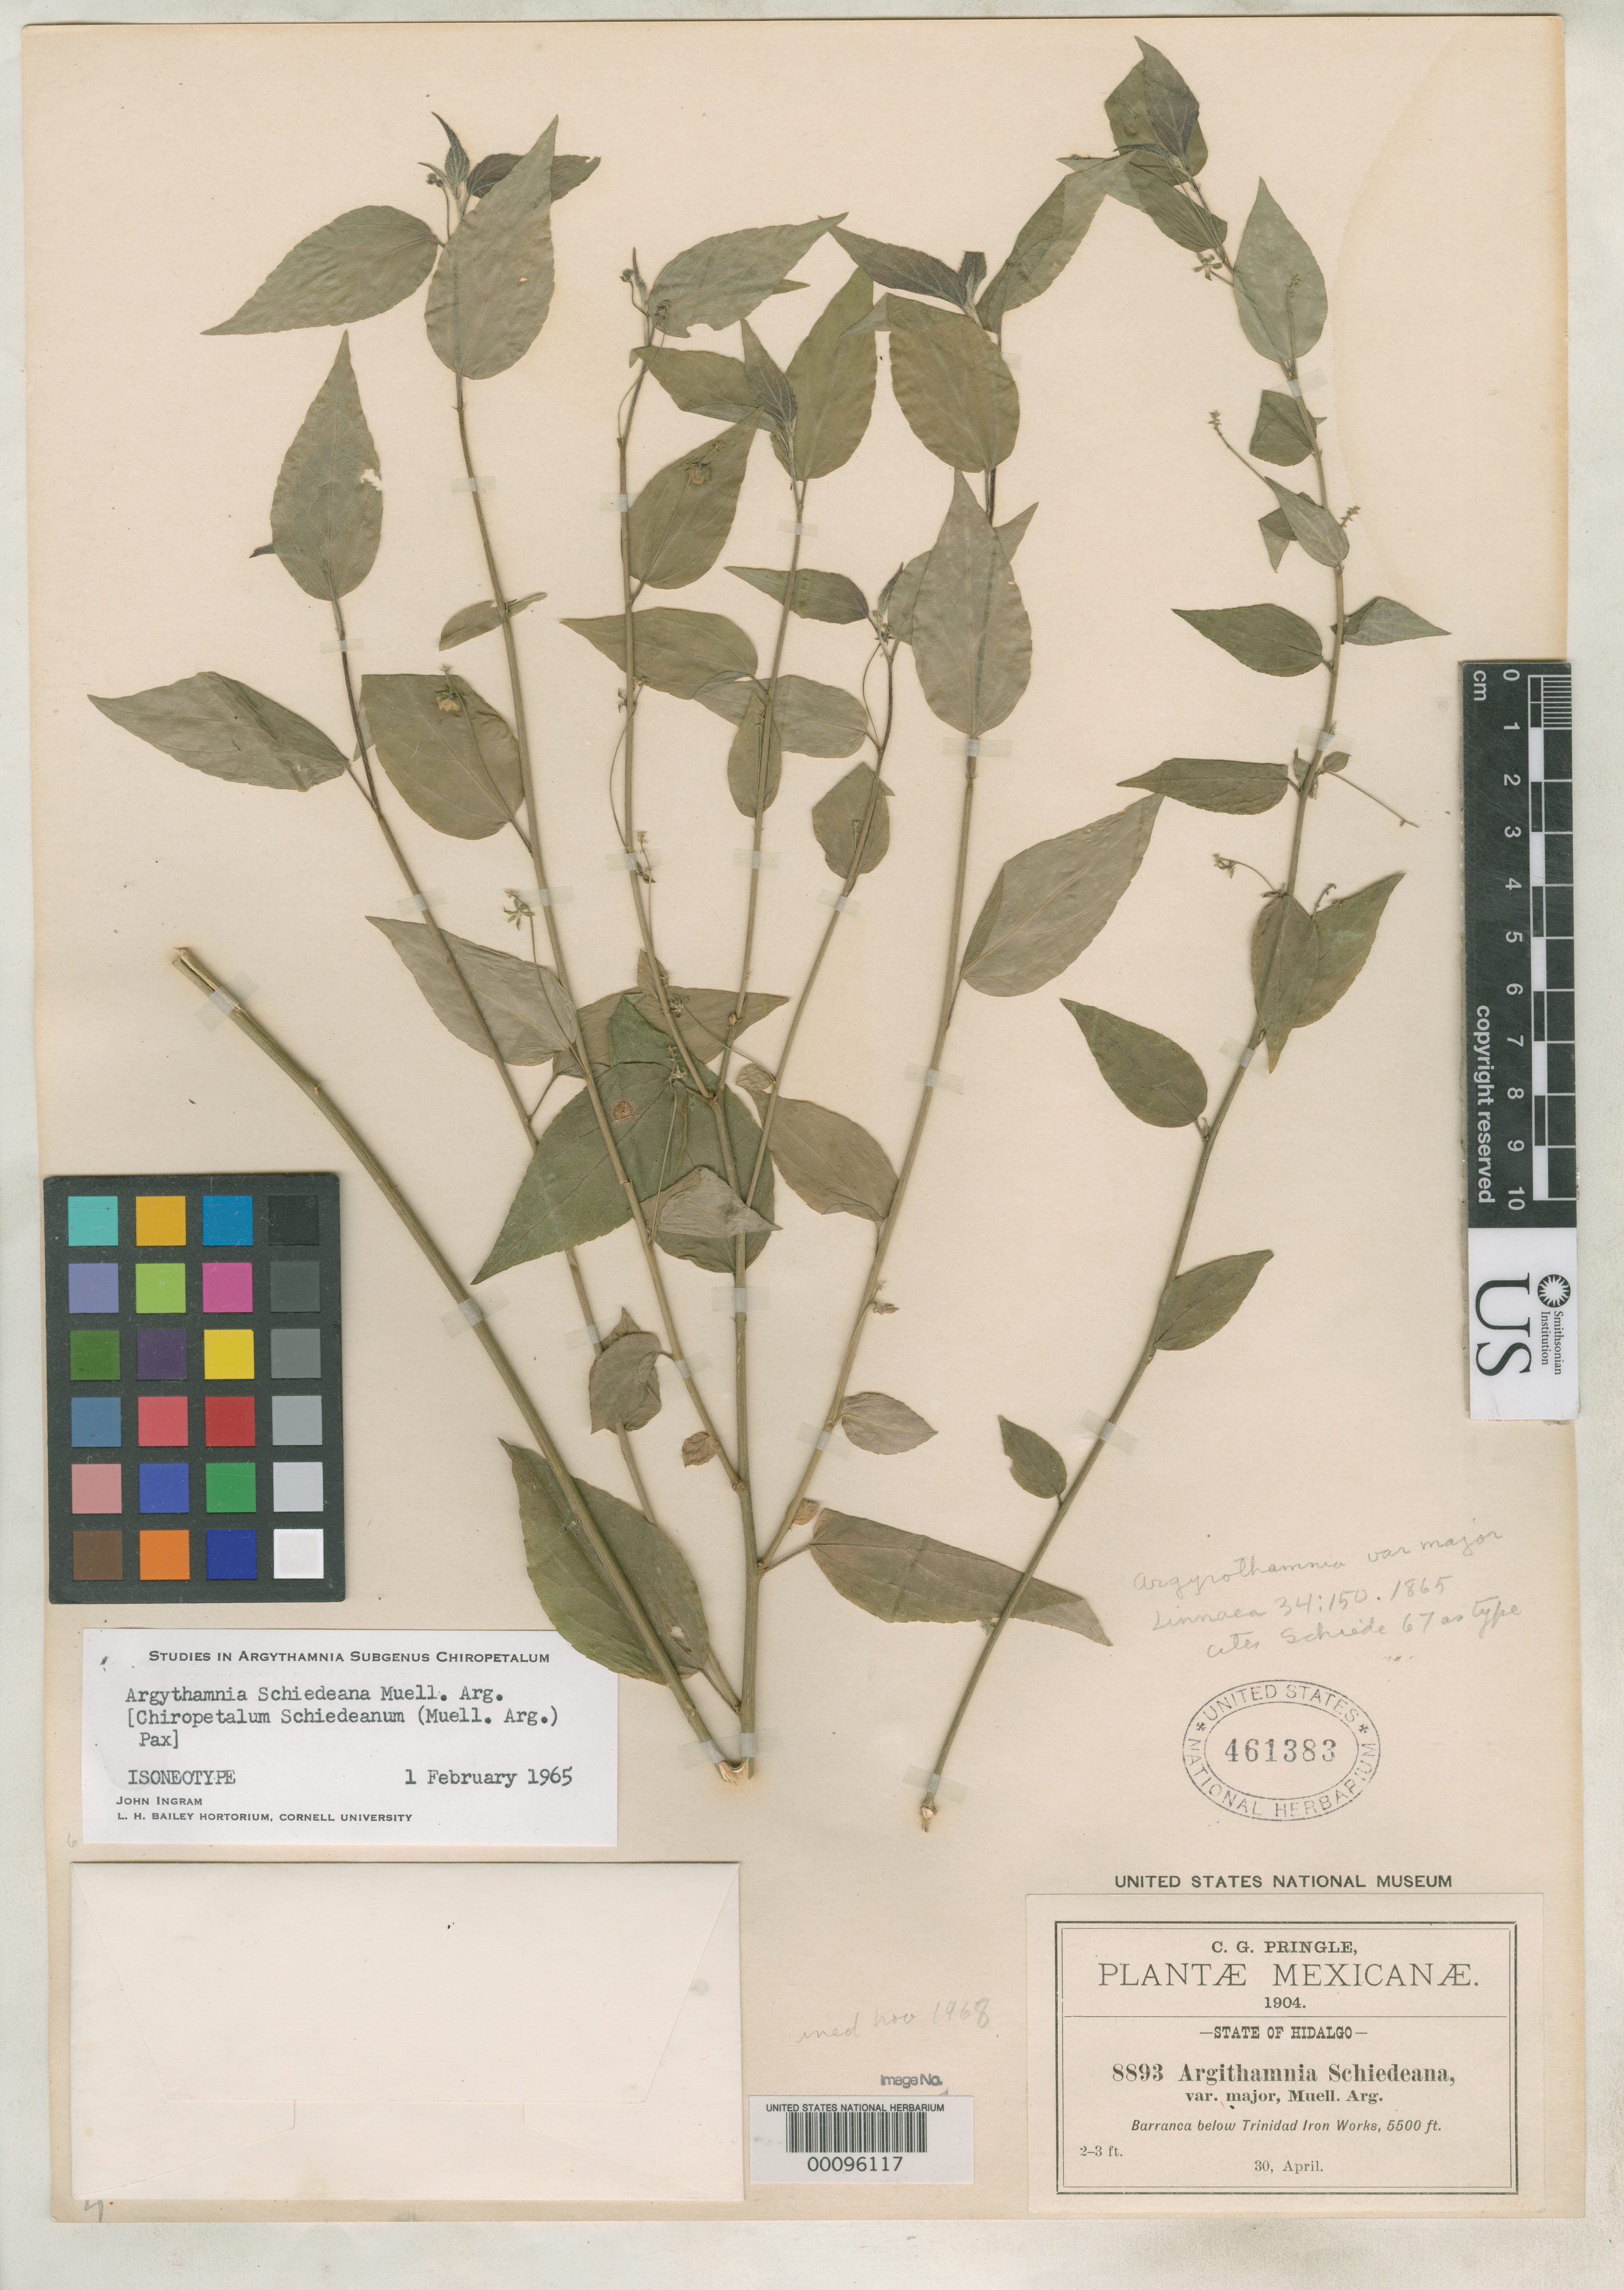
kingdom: Plantae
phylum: Tracheophyta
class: Magnoliopsida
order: Malpighiales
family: Euphorbiaceae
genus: Argythamnia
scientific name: Argythamnia schiedeana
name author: Müll. Arg.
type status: Isoneotype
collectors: C. G. Pringle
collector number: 8893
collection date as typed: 30 Apr 1904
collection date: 1904-04-30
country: Mexico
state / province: Hidalgo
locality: Below iron works.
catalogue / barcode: US 461383